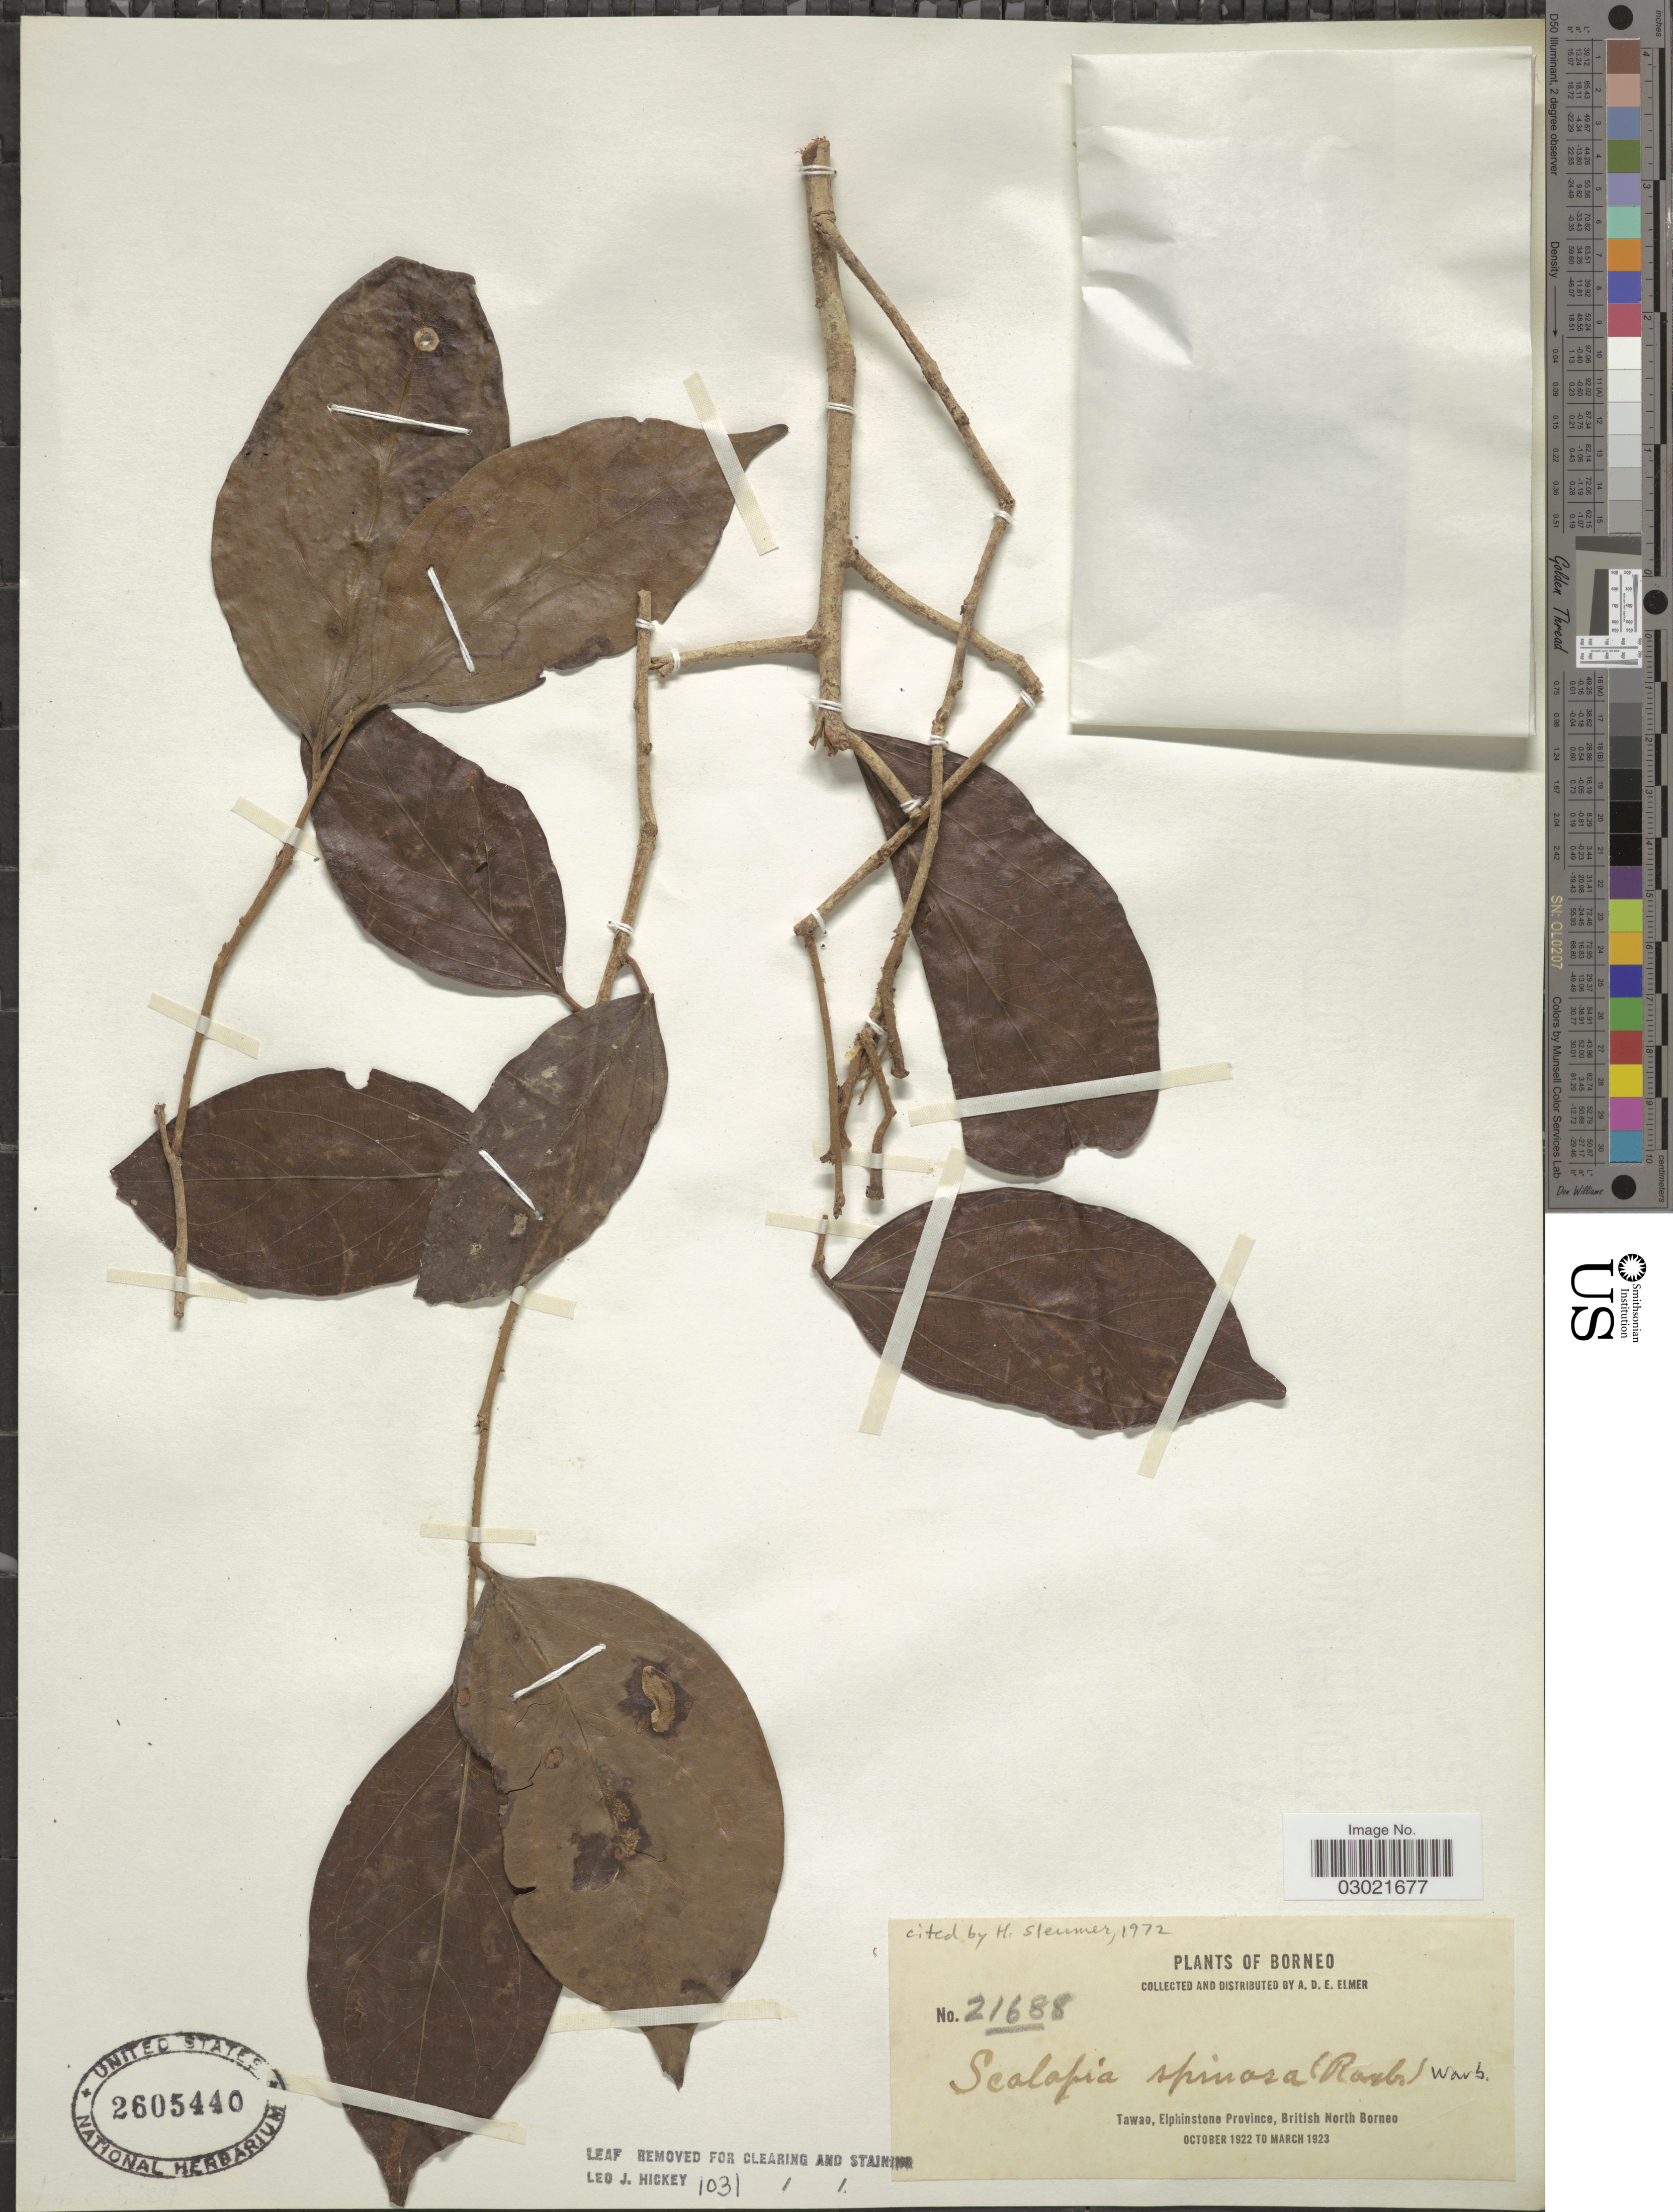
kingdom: Plantae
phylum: Tracheophyta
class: Magnoliopsida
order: Malpighiales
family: Salicaceae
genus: Scolopia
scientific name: Scolopia spinosa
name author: (Roxb.) Warb.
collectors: A. D. E. Elmer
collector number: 21688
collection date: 1922-10/1923-03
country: Malaysia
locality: Borneo. Tawao, Elphinstone Province, British North Borneo.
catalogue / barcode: US 2605440